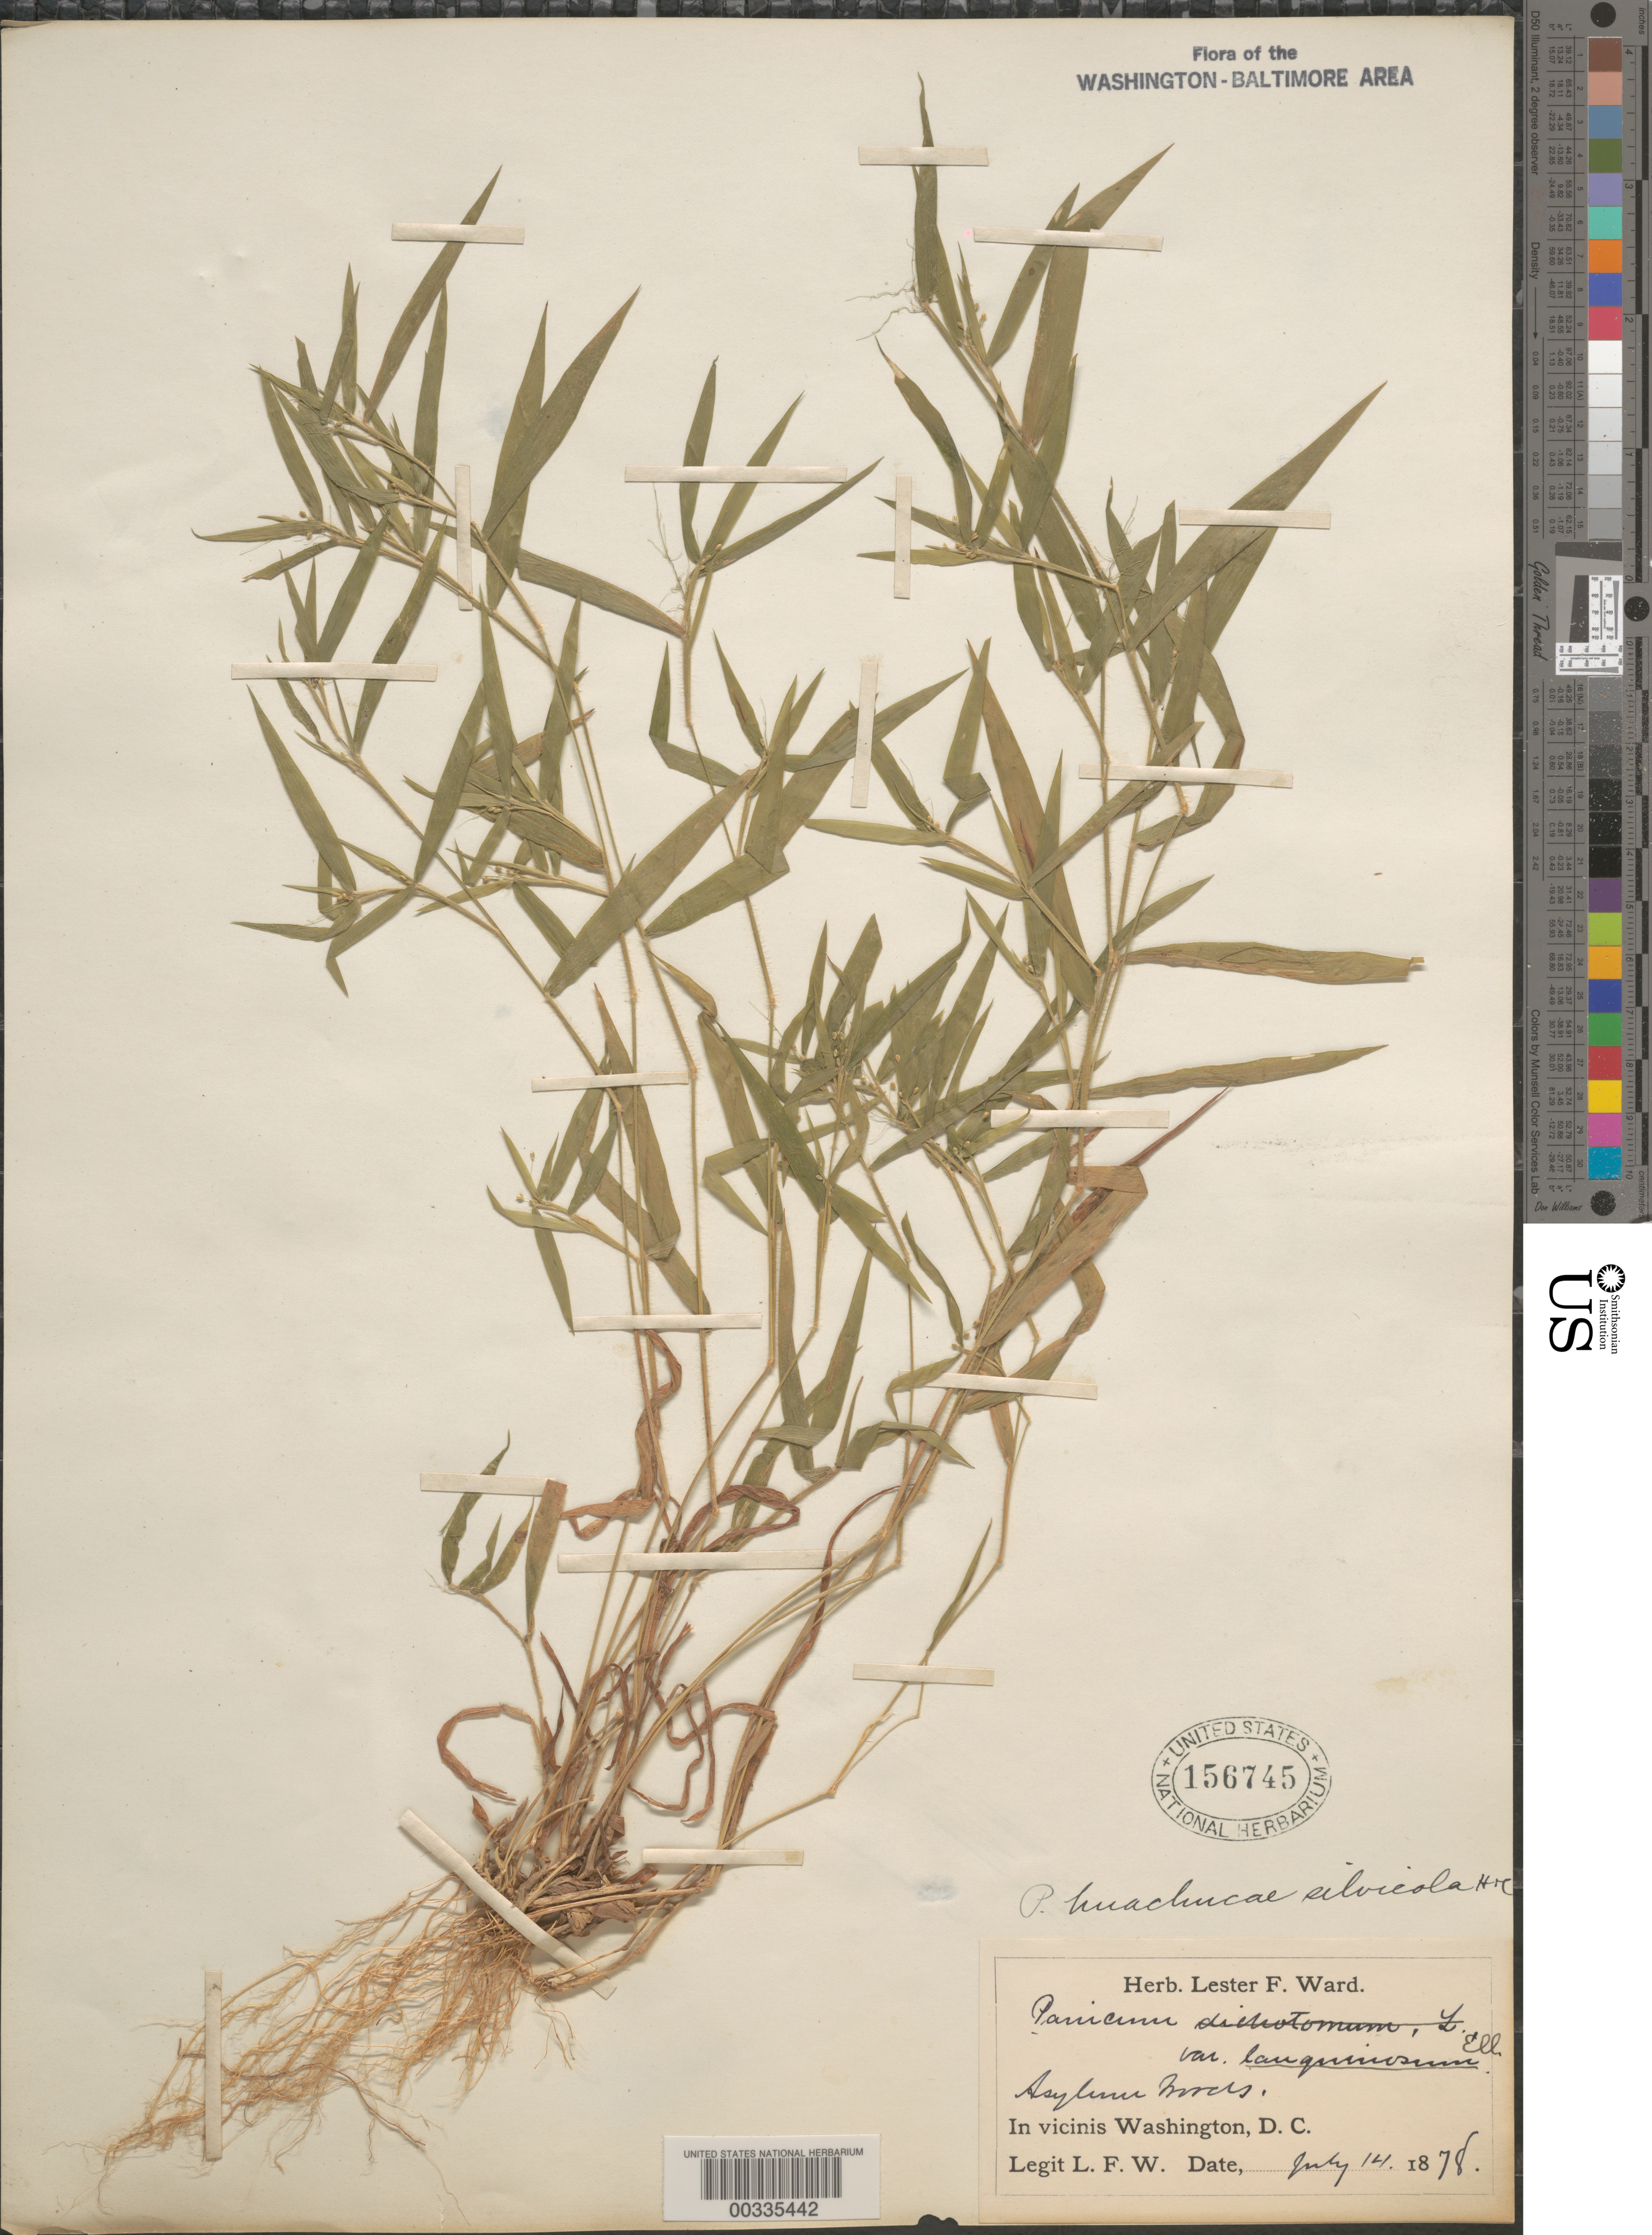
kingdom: Plantae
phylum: Tracheophyta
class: Liliopsida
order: Poales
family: Poaceae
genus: Dichanthelium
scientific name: Dichanthelium acuminatum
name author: (Sw.) Gould & C.A. Clark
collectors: L. F. Ward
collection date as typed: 14 Jul 1878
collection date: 1878-07-14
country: United States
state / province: District of Columbia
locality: Asylum Woods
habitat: Woods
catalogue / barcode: US 156745